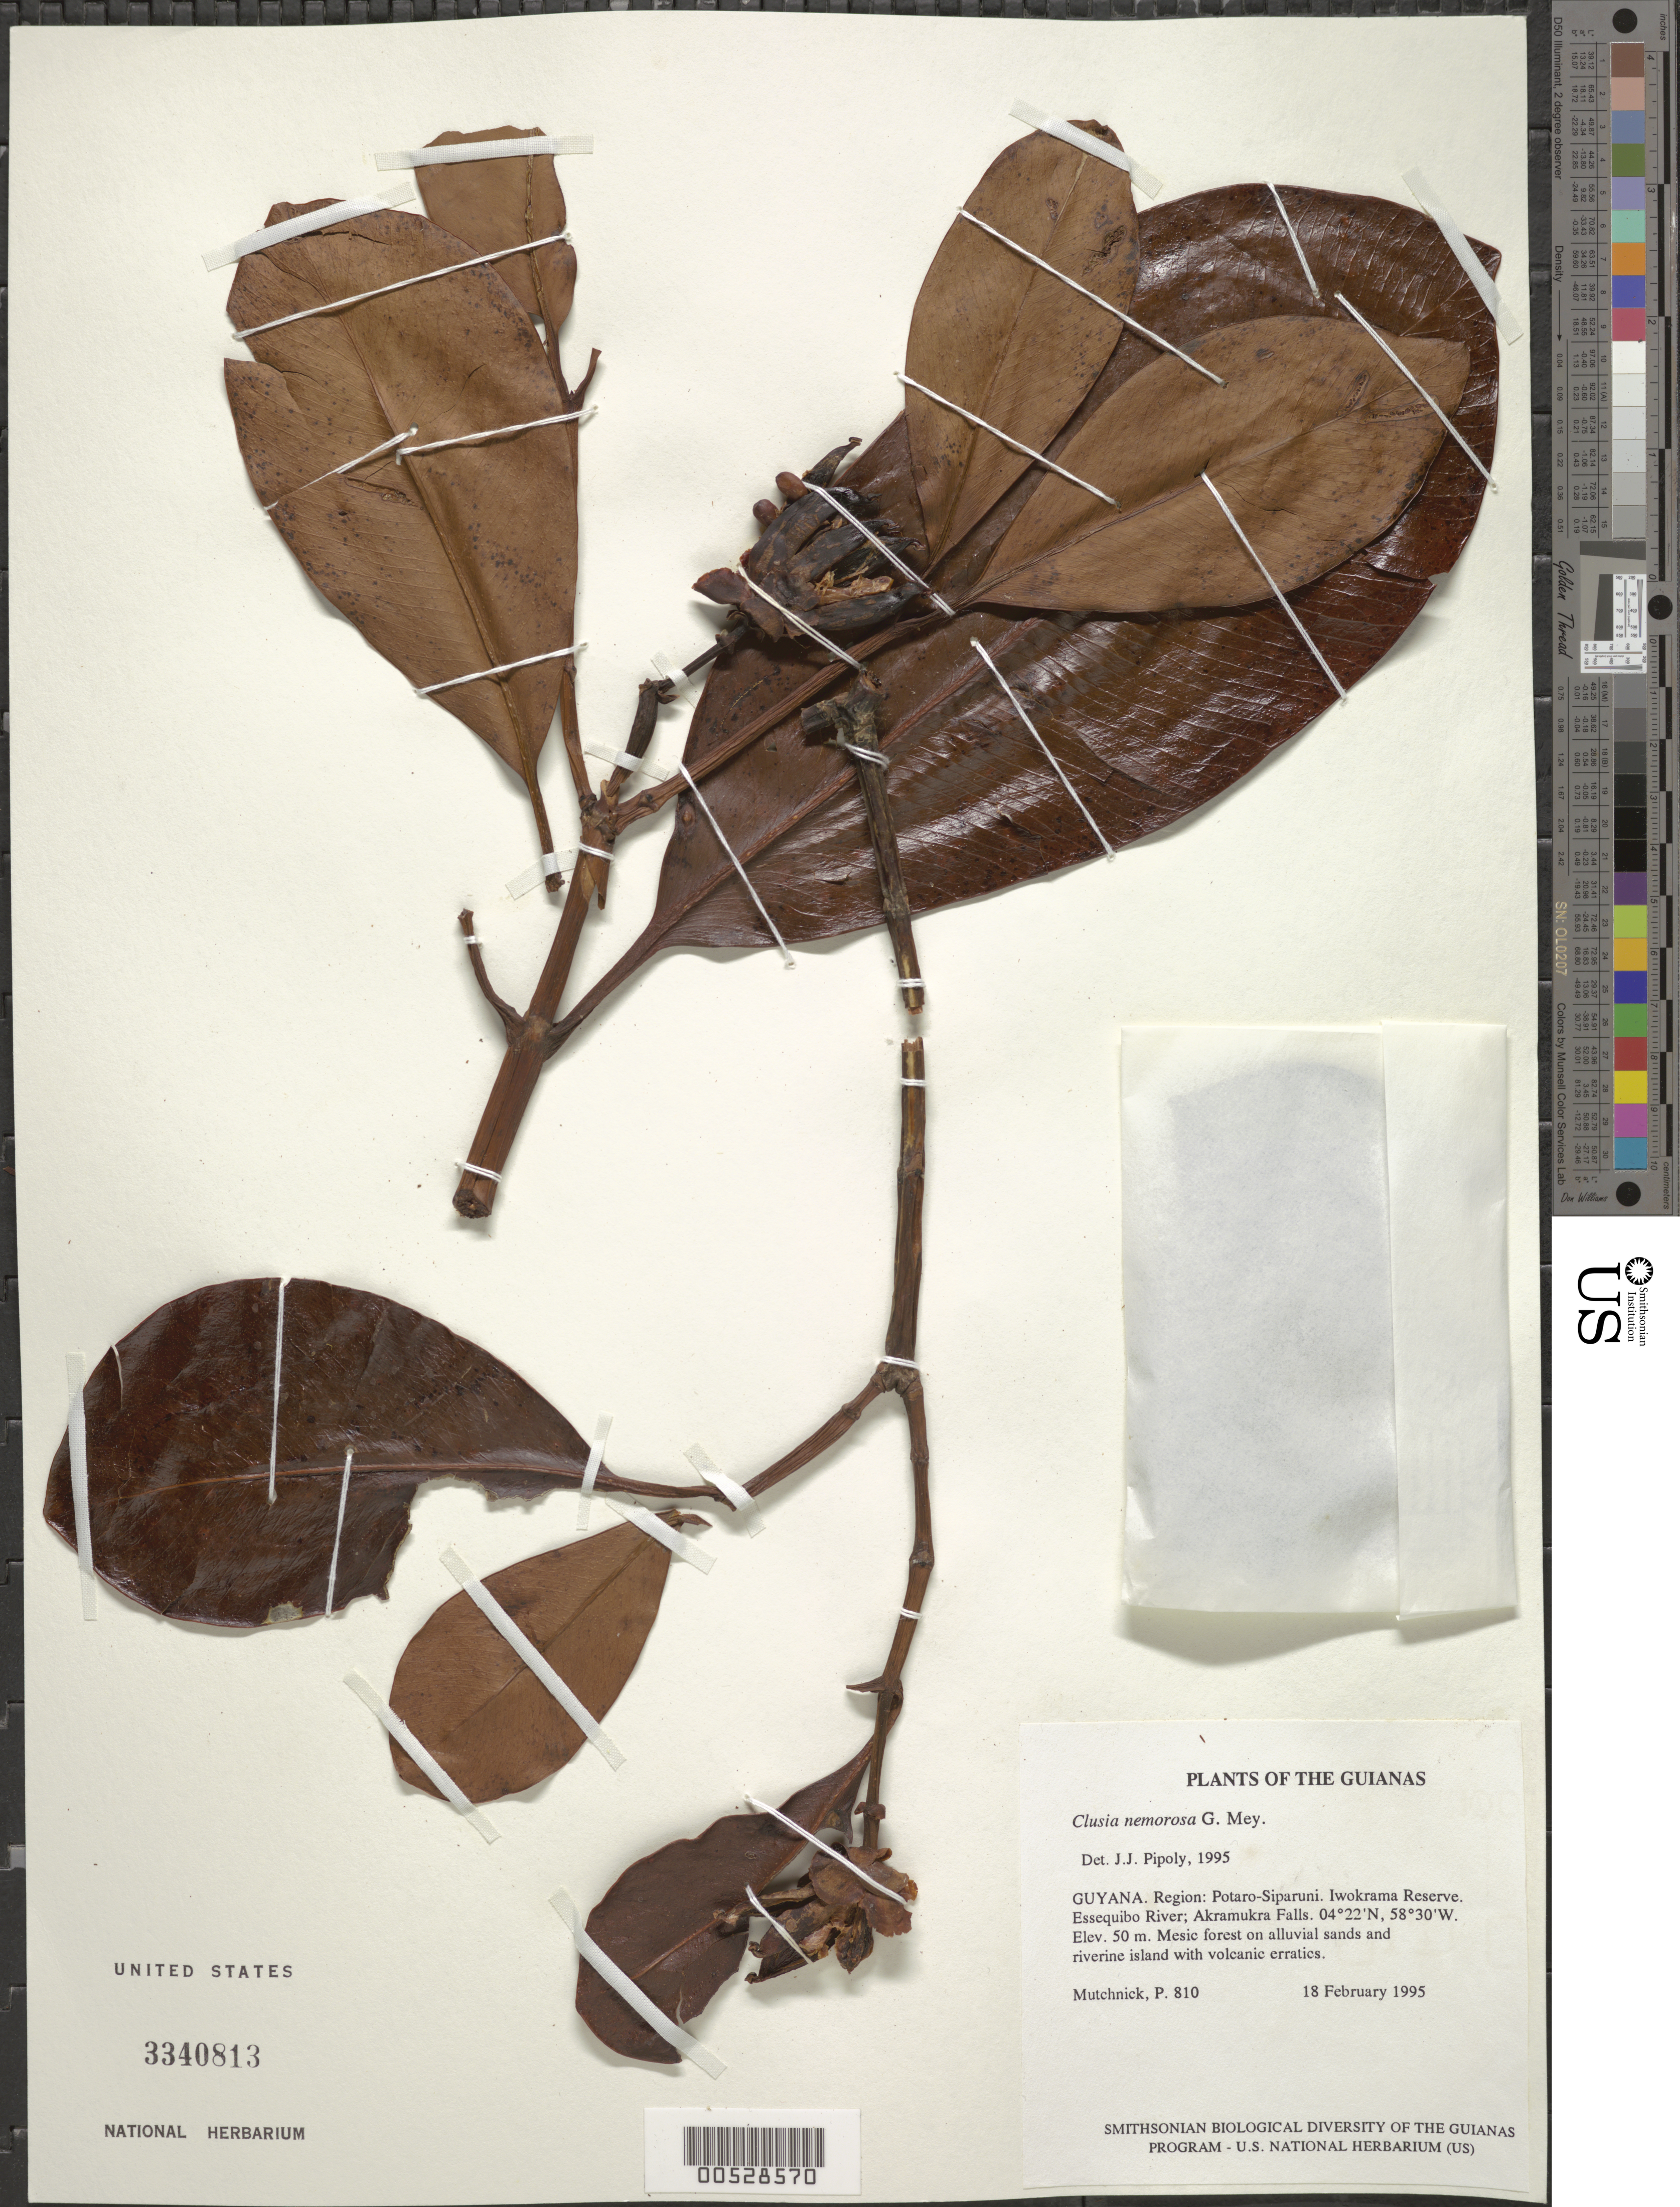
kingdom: Plantae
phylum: Tracheophyta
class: Magnoliopsida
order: Malpighiales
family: Clusiaceae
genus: Clusia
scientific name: Clusia nemorosa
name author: G. Mey.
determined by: Pipoly, J. J., III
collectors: P. Mutchnick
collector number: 810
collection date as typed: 18 February 1995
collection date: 1995-02-18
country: Guyana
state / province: Potaro-Siparuni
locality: Iwokrama Reserve. Essequibo River; Akramukra Falls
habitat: Mesic forest on alluvial sands and riverine island with volcanic erratics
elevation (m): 50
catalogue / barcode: US 3340813